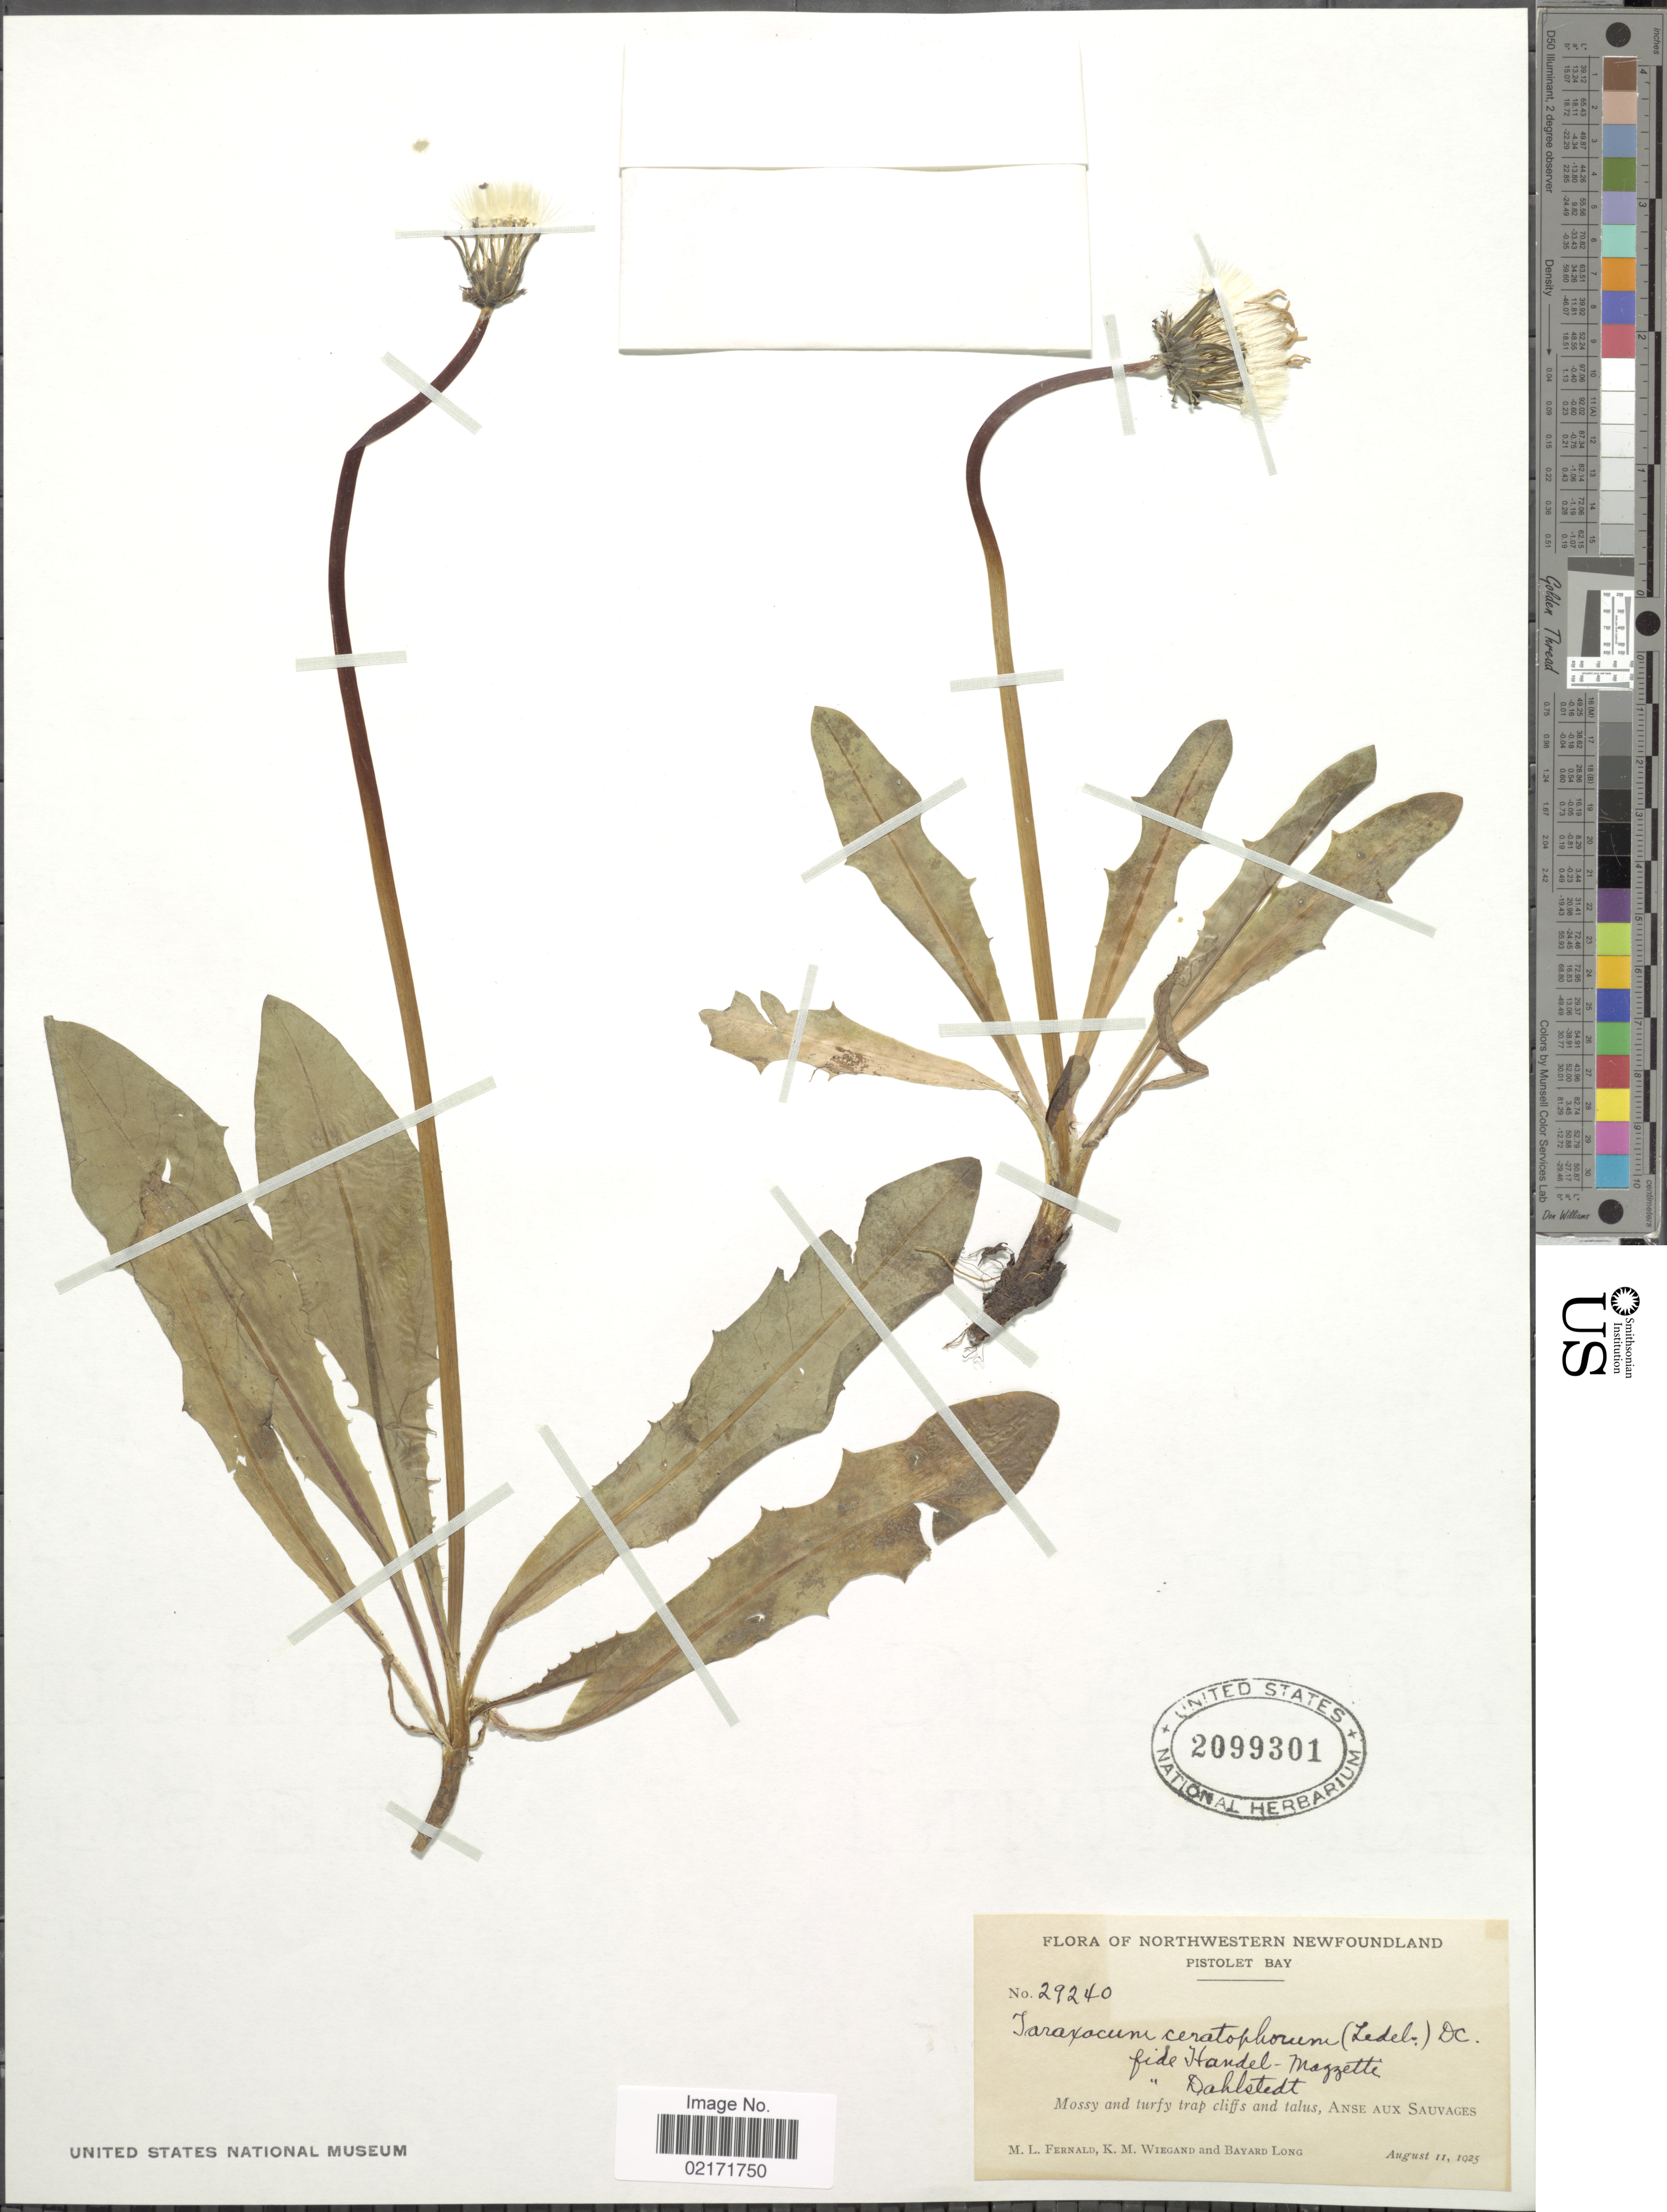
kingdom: Plantae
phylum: Tracheophyta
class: Magnoliopsida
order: Asterales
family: Asteraceae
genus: Taraxacum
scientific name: Taraxacum ceratophorum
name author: (Ledeb.) DC.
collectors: M. L. Fernald, K. M. Wiegand & B. Long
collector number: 29240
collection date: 1925-08-11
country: Canada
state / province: Newfoundland and Labrador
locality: Northwestern Newfoundland. Pistolet Bay. Mossy and turfy trap cliffs and talus, Anse aux Sauvages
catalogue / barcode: US 2099301